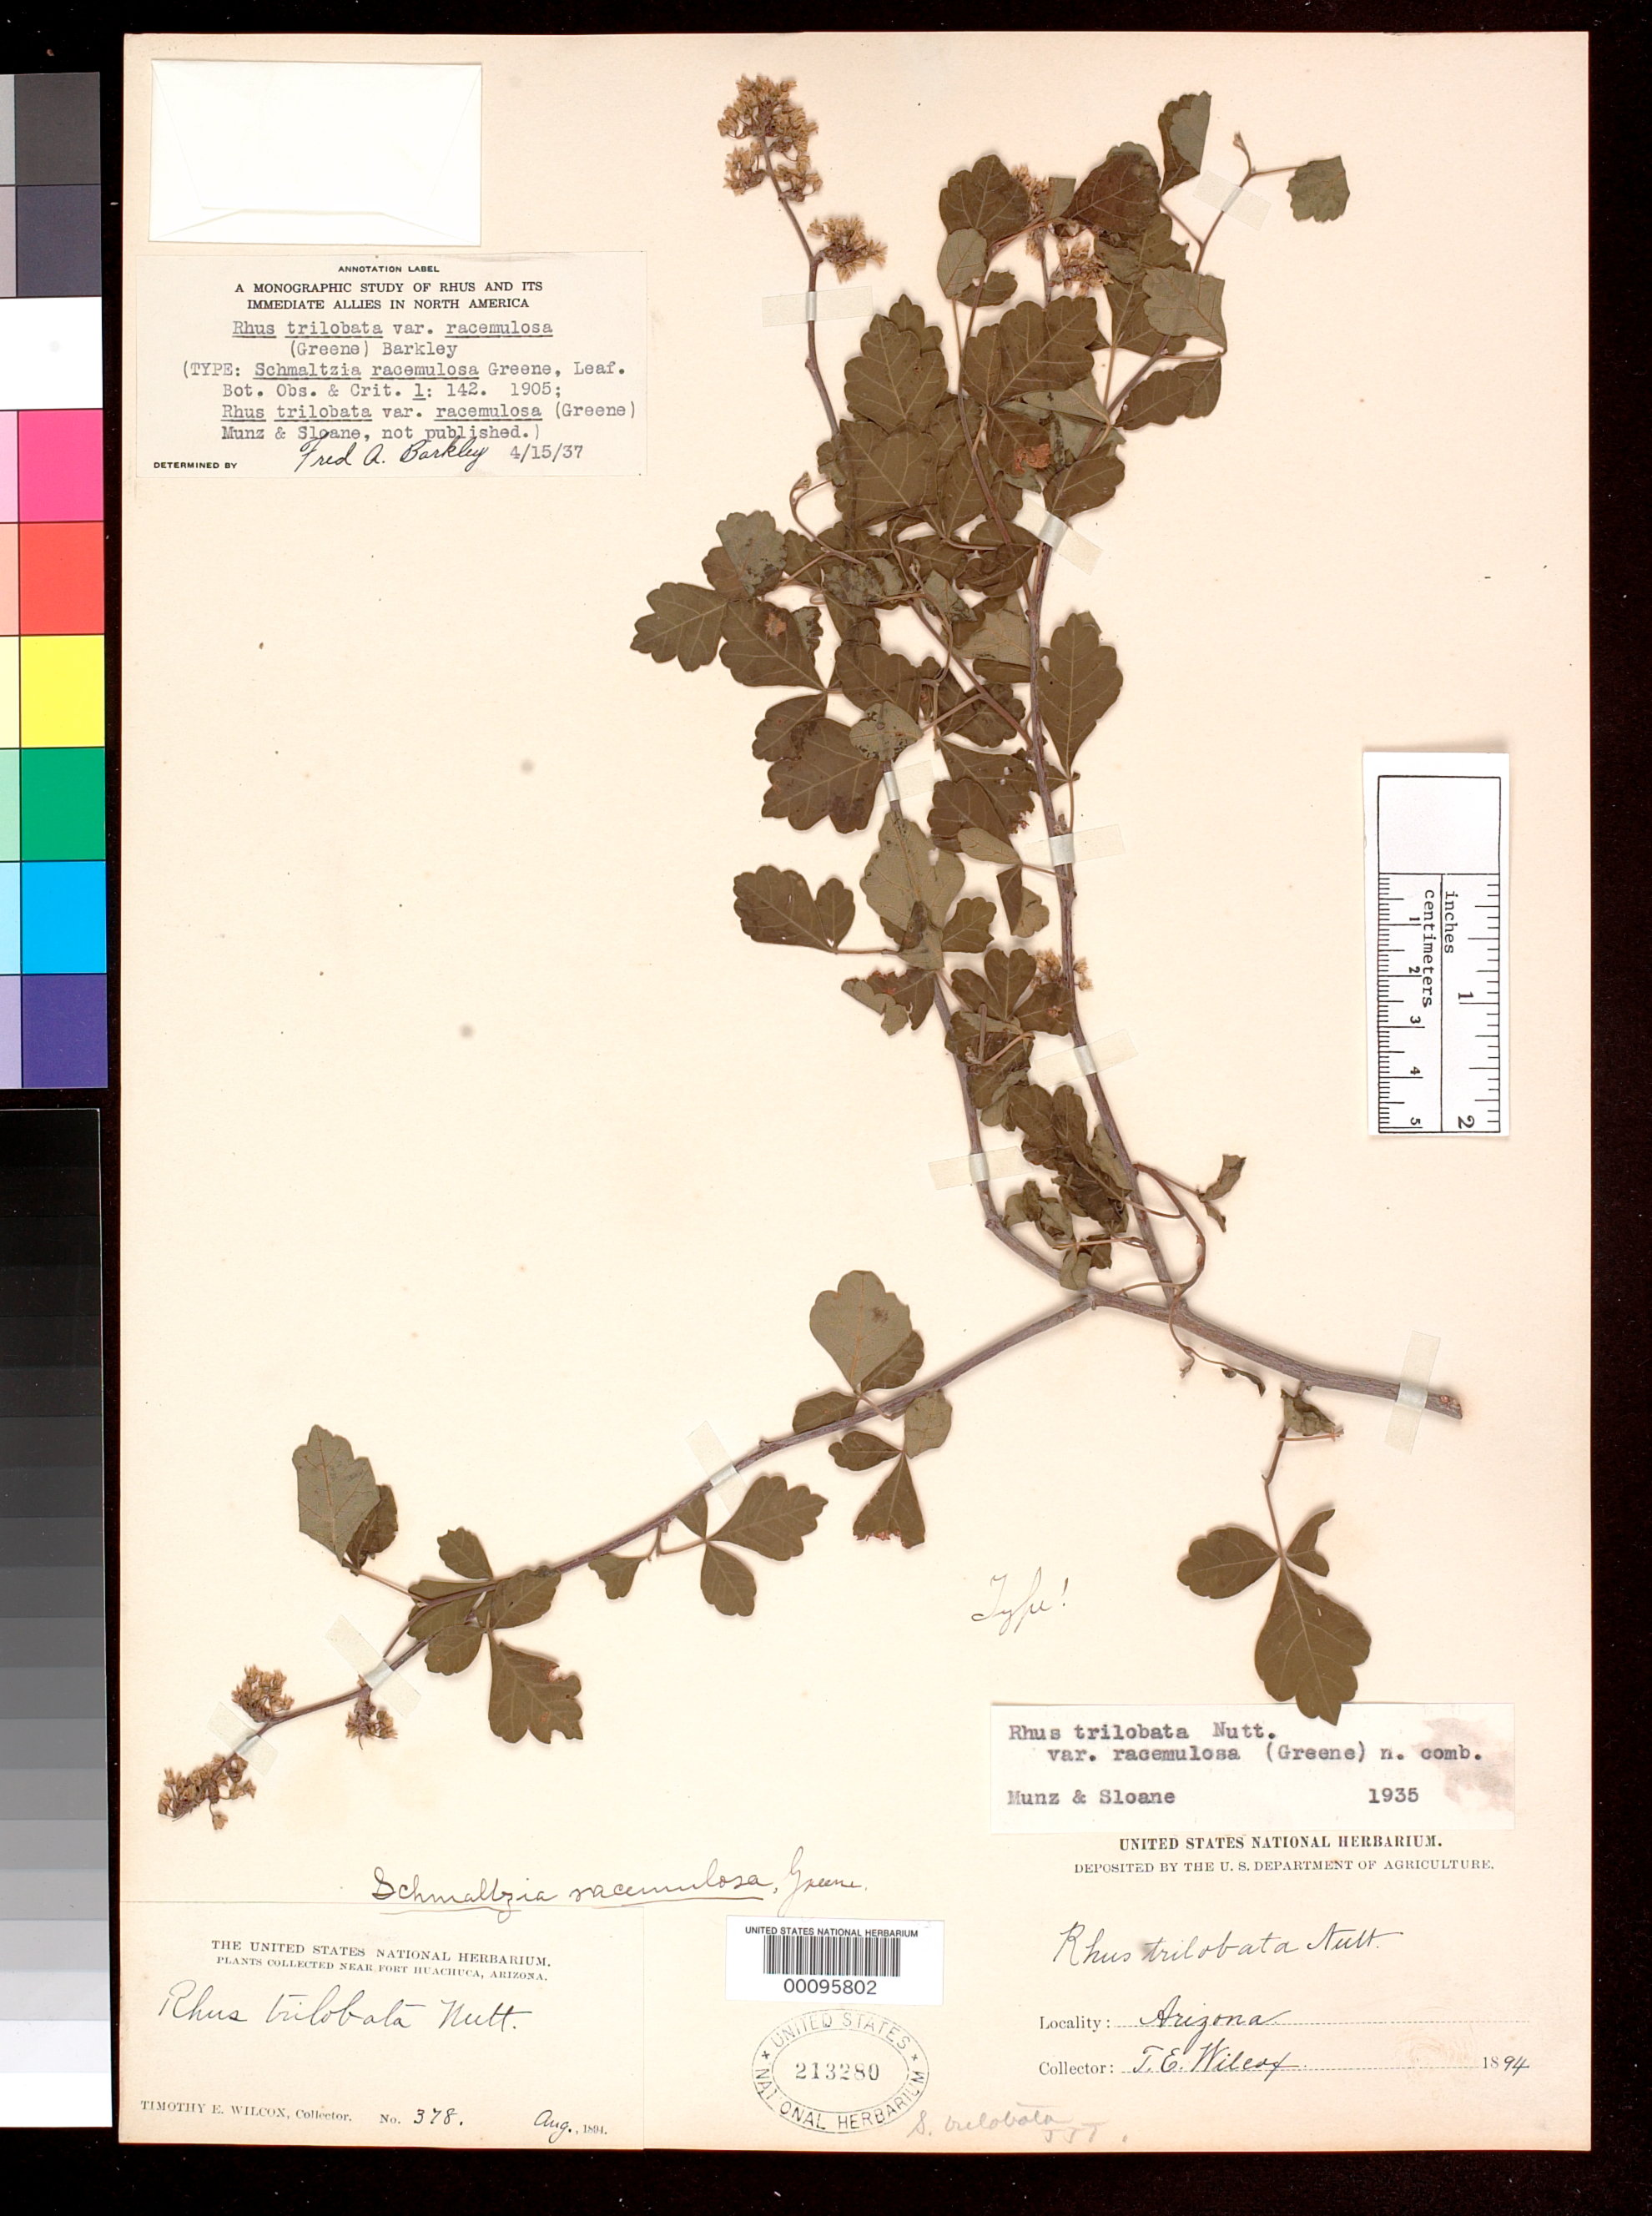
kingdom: Plantae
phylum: Tracheophyta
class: Magnoliopsida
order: Sapindales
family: Anacardiaceae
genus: Schmaltzia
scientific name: Schmaltzia racemulosa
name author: Greene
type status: Syntype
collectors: T. E. Wilcox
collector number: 378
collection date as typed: Aug 1894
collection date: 1894-08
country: United States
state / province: Arizona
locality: Near Fort Huachuca.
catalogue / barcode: US 213280